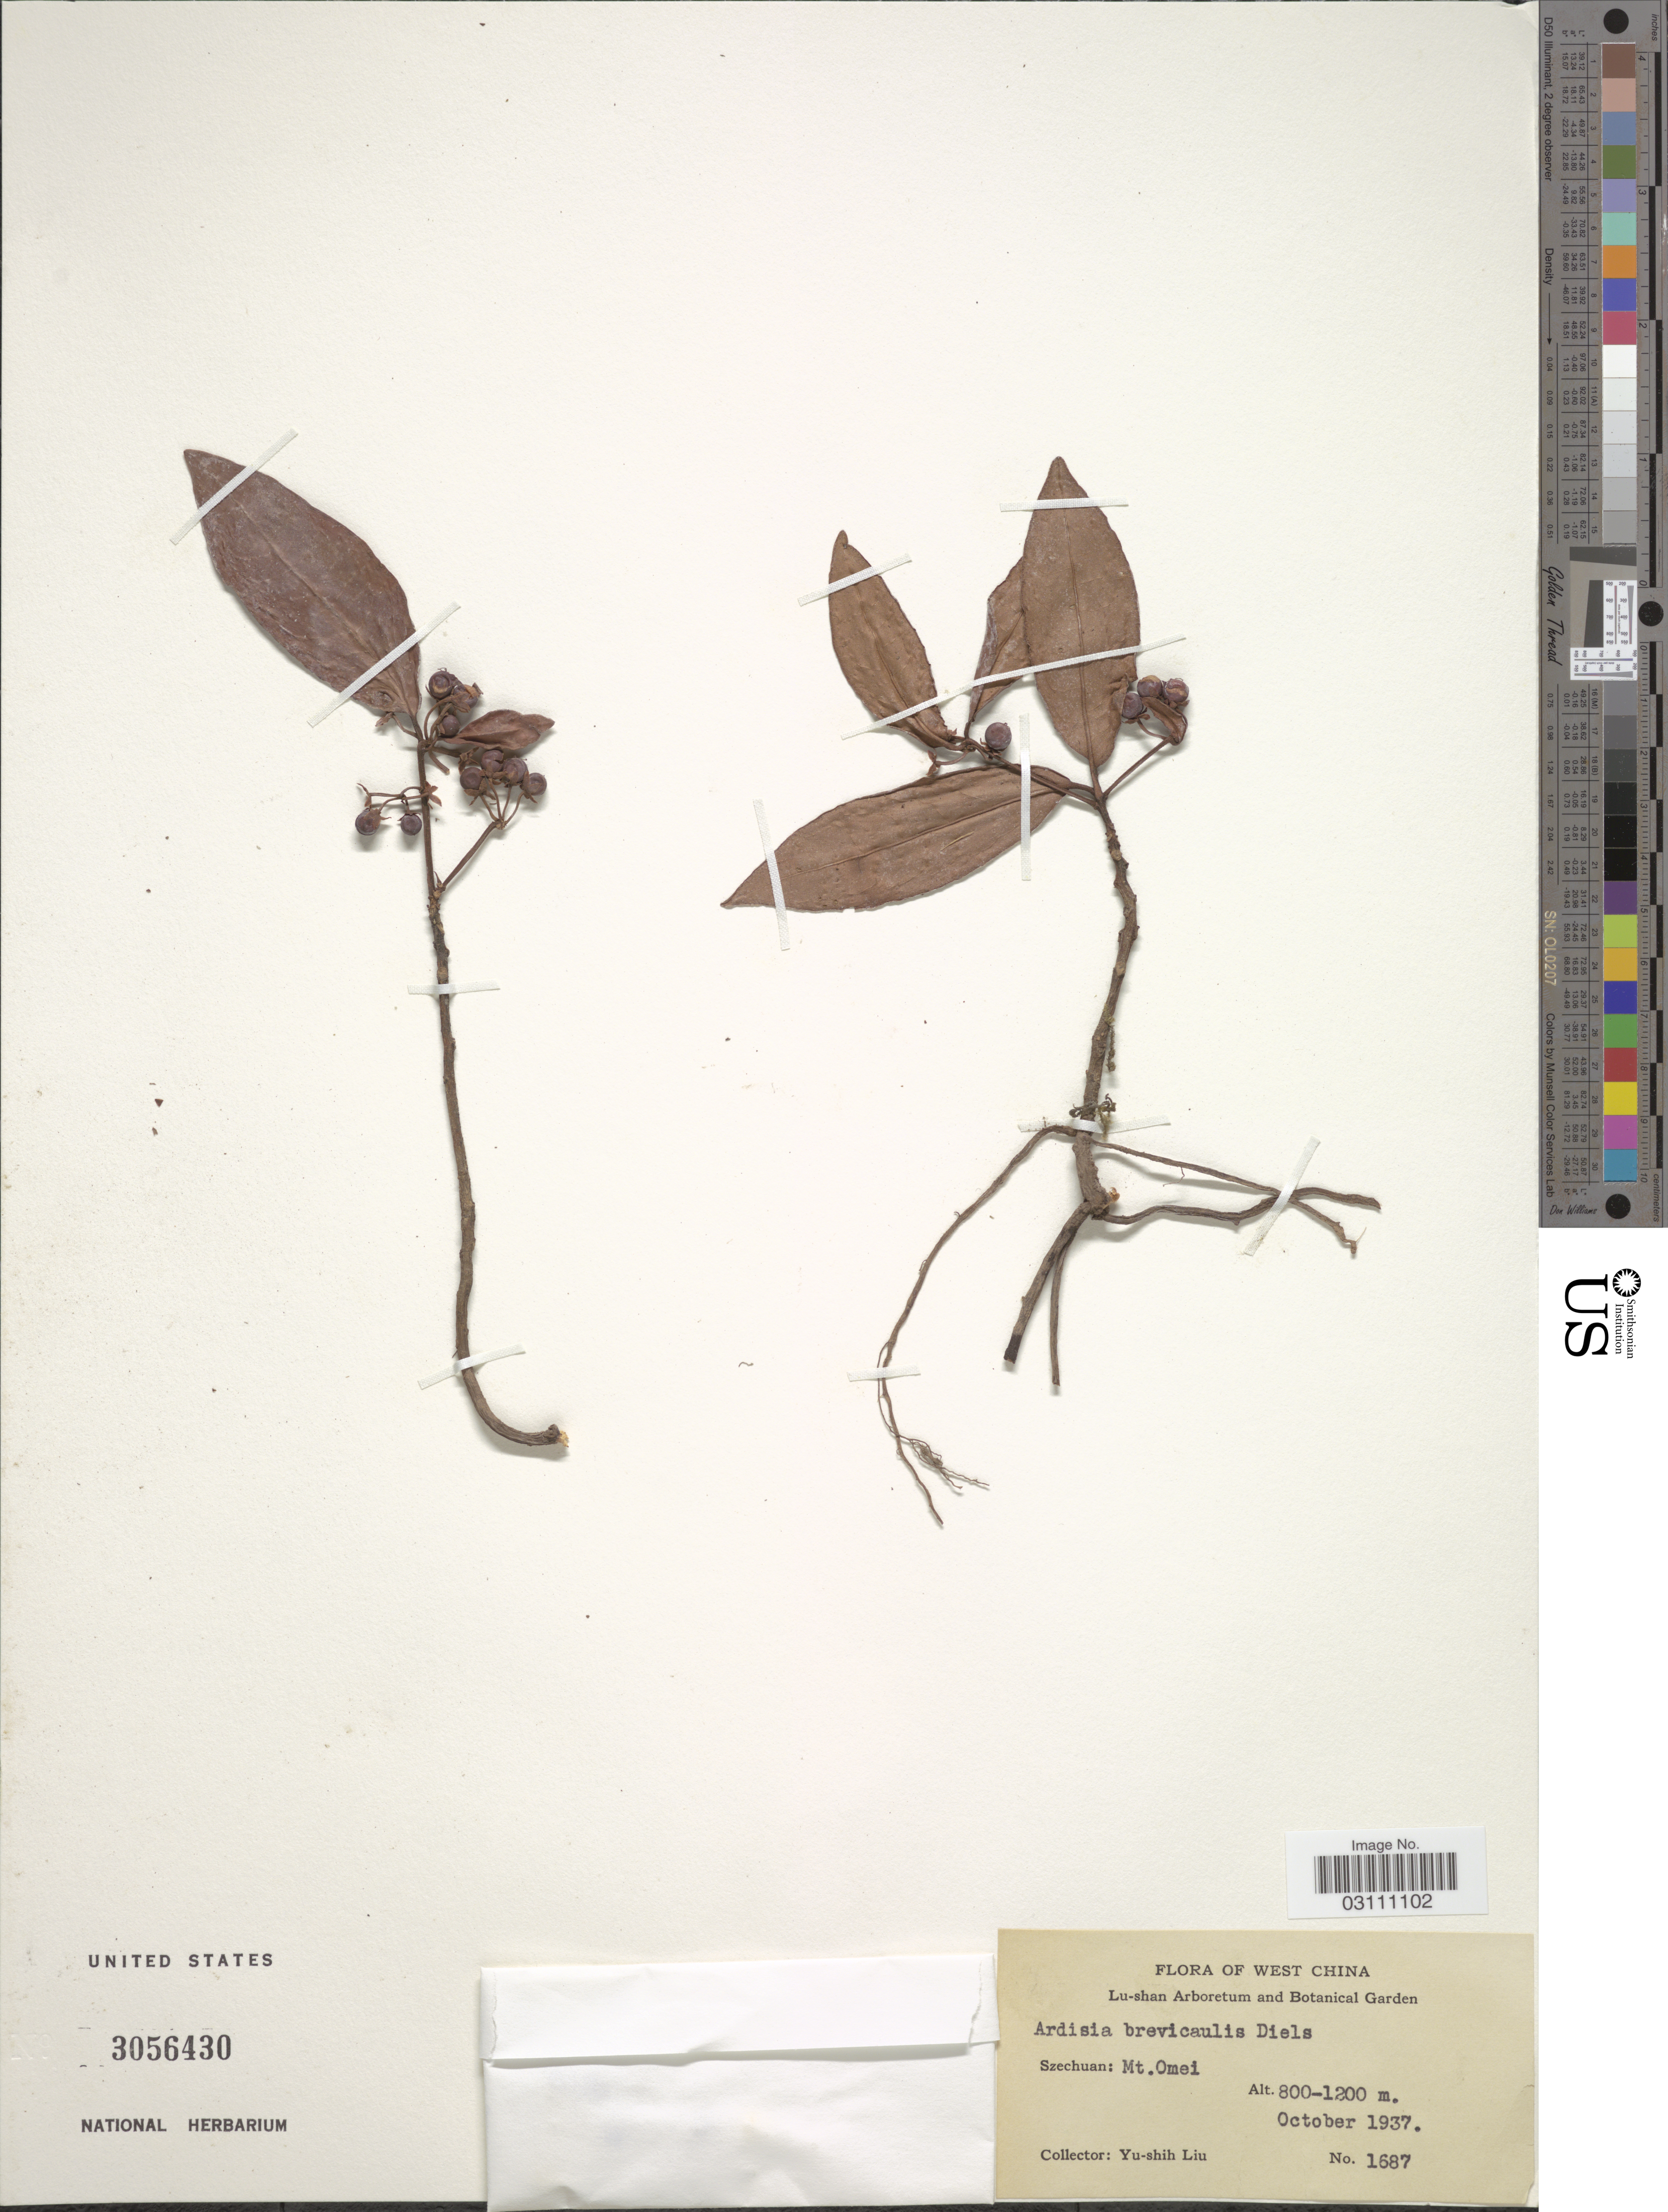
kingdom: Plantae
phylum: Tracheophyta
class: Magnoliopsida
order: Ericales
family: Primulaceae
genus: Ardisia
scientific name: Ardisia brevicaulis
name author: Diels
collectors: Y.-S. Liu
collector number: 1687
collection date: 1937-10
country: China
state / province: Sichuan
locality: Szechuan: Mt. Omei. West China.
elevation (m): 800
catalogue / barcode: US 3056430